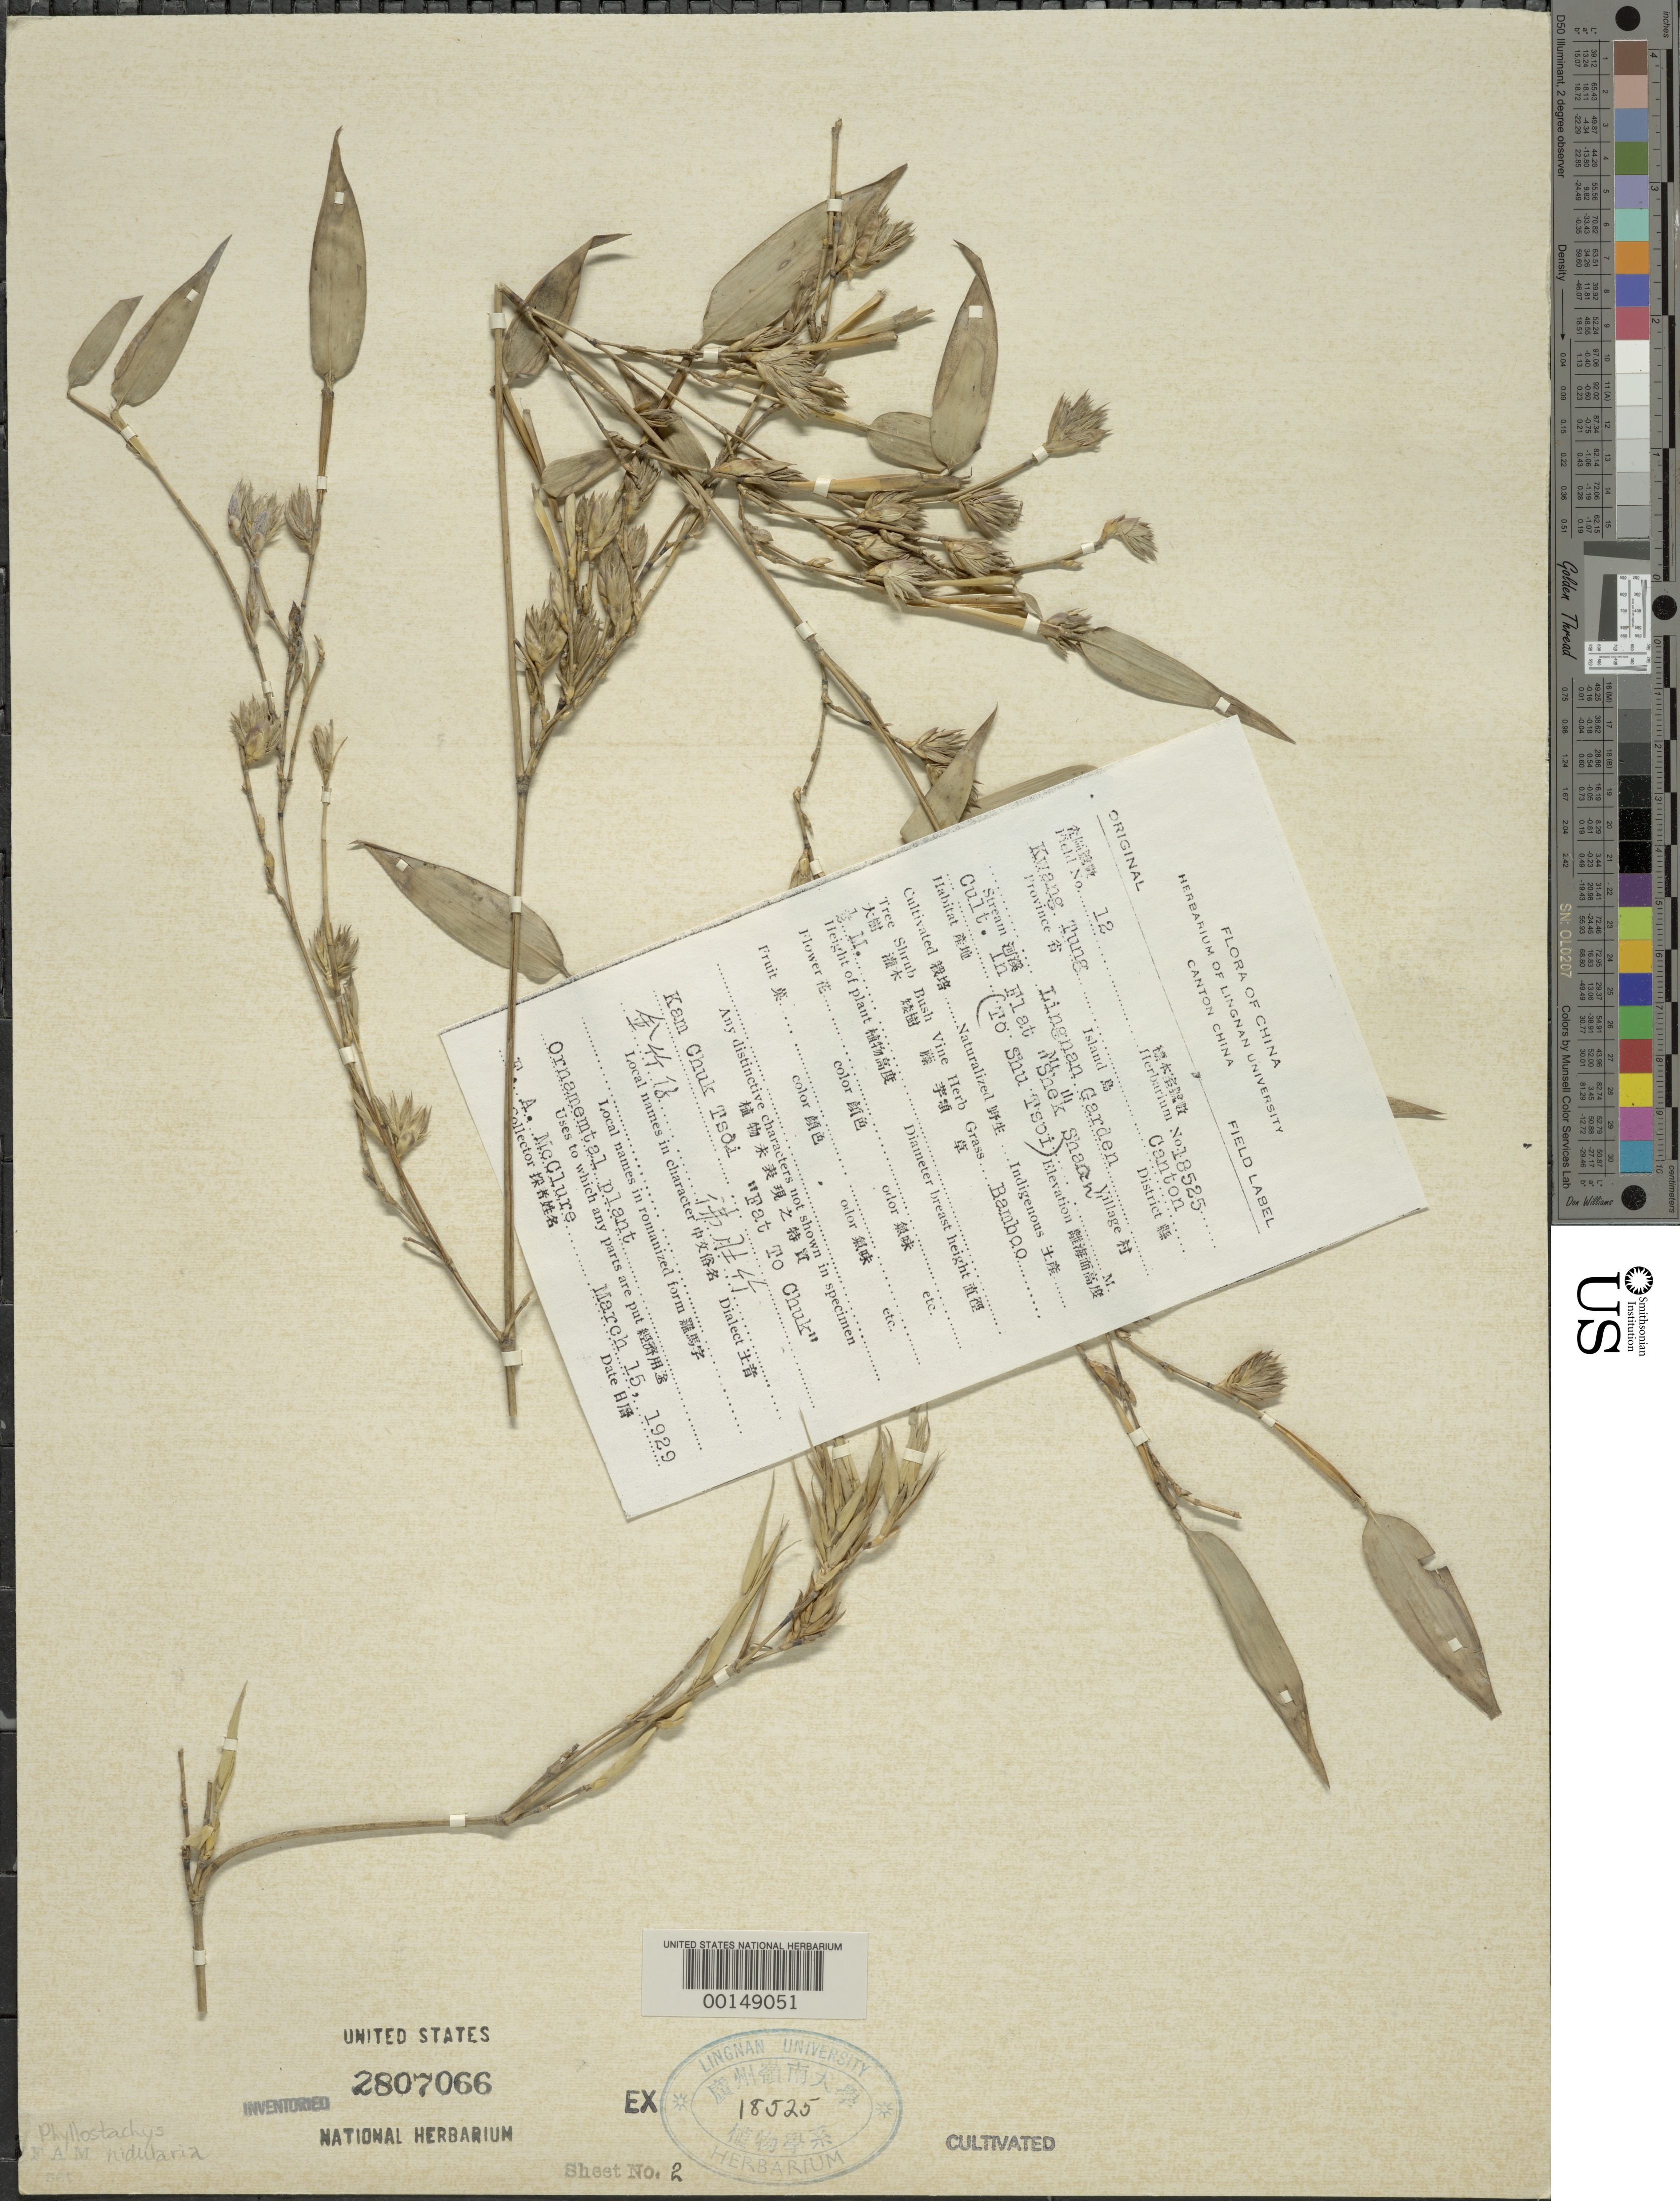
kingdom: Plantae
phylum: Tracheophyta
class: Liliopsida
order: Poales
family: Poaceae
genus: Phyllostachys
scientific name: Phyllostachys nidularia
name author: Munro ex Fenzi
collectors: F. A. McClure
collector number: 12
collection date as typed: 15 Mar 1929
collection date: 1929-03-15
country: China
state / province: Guangdong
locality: Canton, lingnan univ. bamboo garden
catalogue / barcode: US 2807066